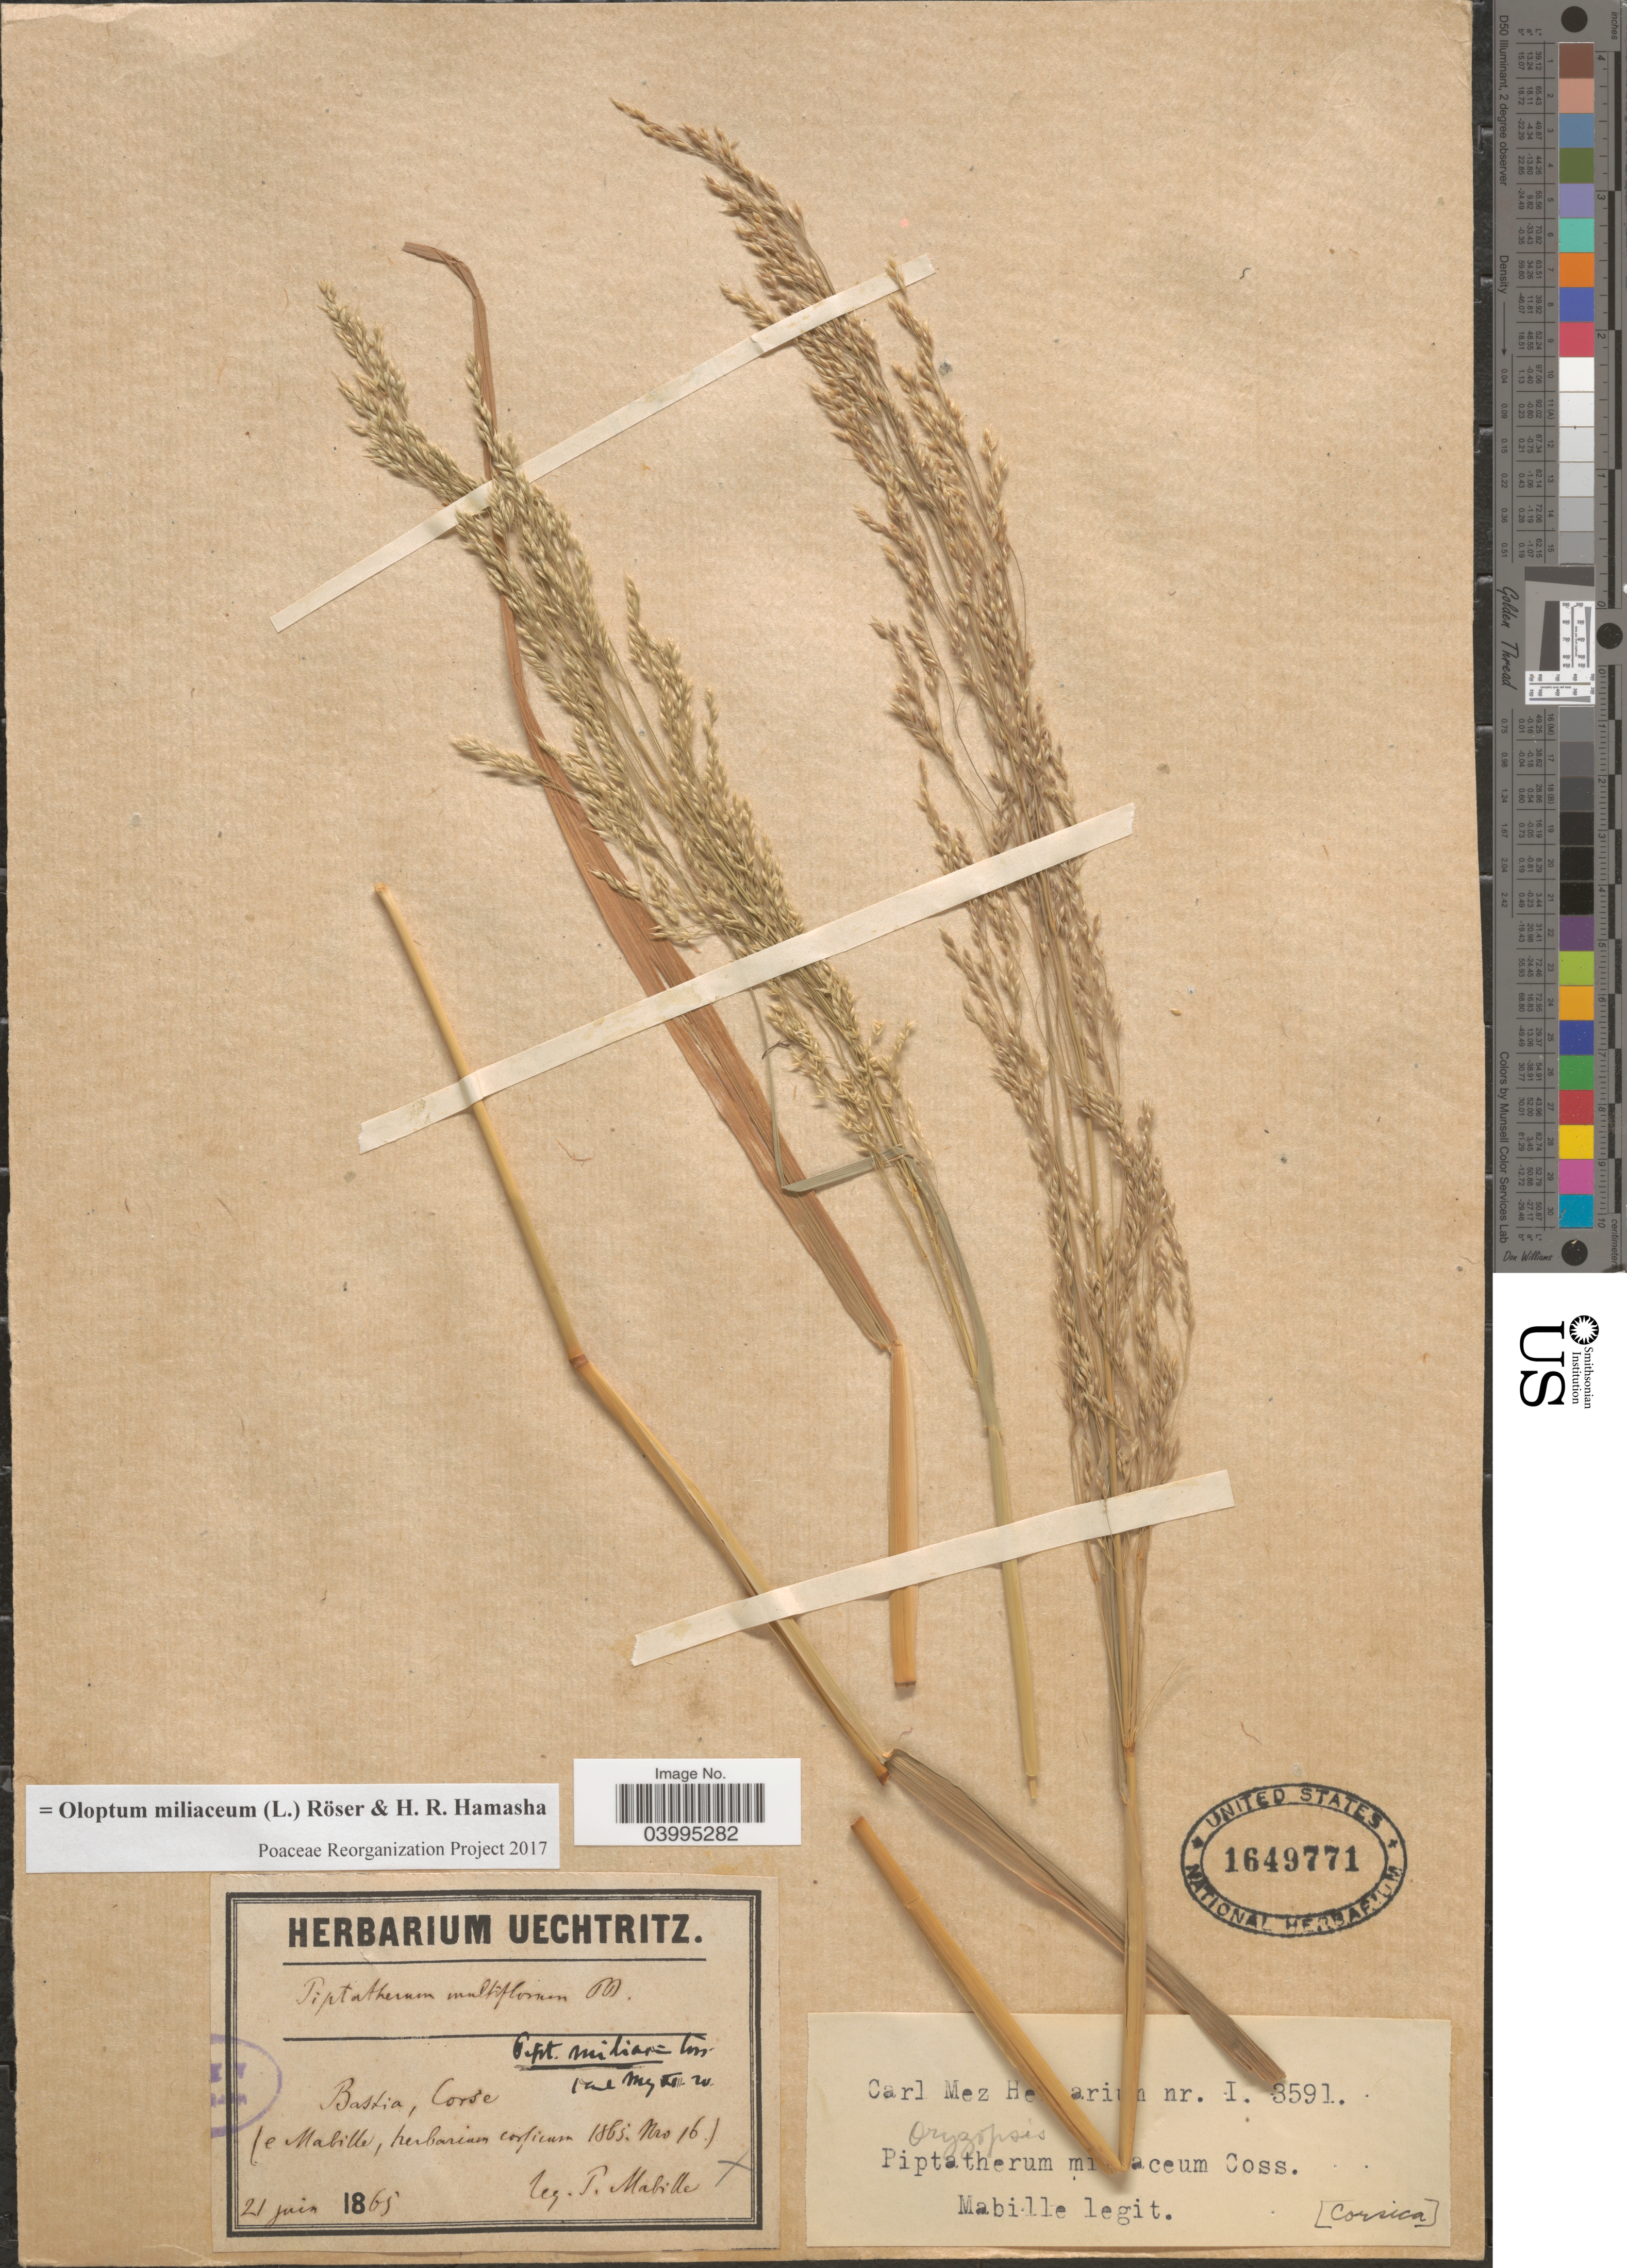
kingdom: Plantae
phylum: Tracheophyta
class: Liliopsida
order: Poales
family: Poaceae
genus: Oloptum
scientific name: Oloptum miliaceum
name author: Röser & H. R. Hamasha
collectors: P. Mabille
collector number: I3591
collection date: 1865-06-21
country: France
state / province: Corsica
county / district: Haute-Corse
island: Corse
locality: Bastia, Corse.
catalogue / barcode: US 1649771